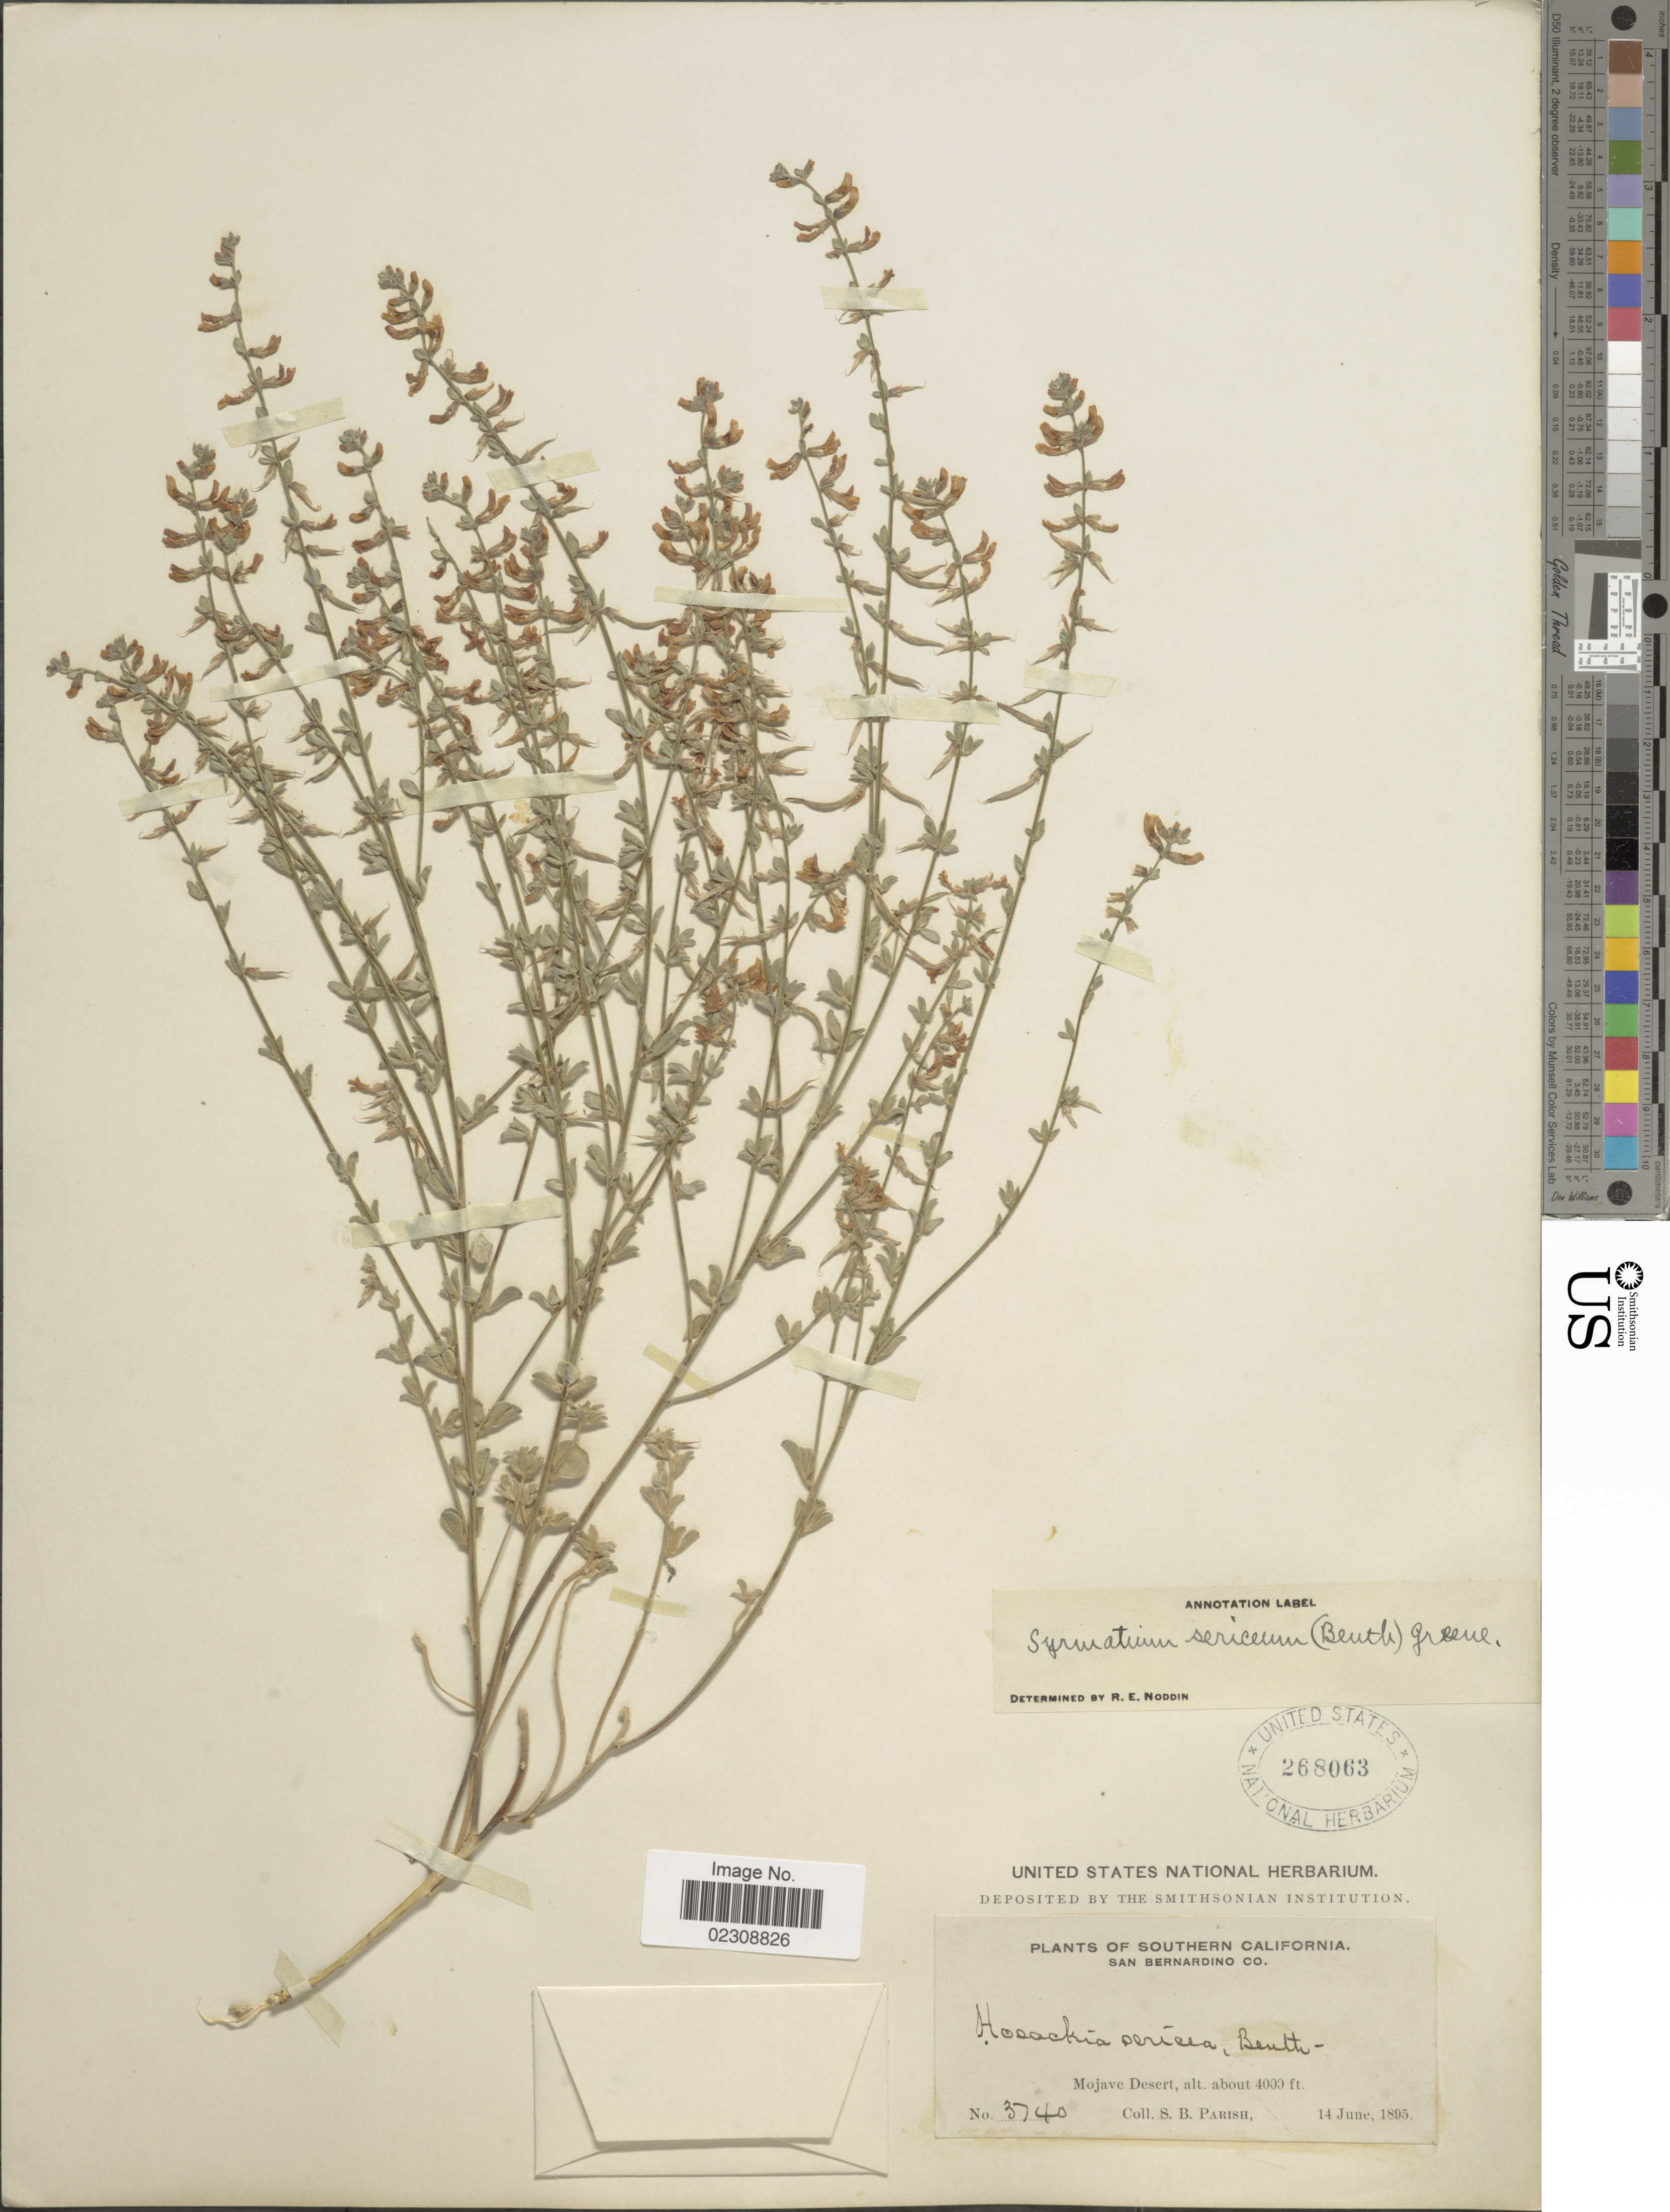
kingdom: Plantae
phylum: Tracheophyta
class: Magnoliopsida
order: Fabales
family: Fabaceae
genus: Syrmatium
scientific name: Syrmatium sericeum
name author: (Benth.) Greene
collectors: S. B. Parish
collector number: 3740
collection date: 1895-06-14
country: United States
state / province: California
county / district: San Bernardino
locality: Southern California. San Bernardino Co. Mojave Desert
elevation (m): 1219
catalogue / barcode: US 268063